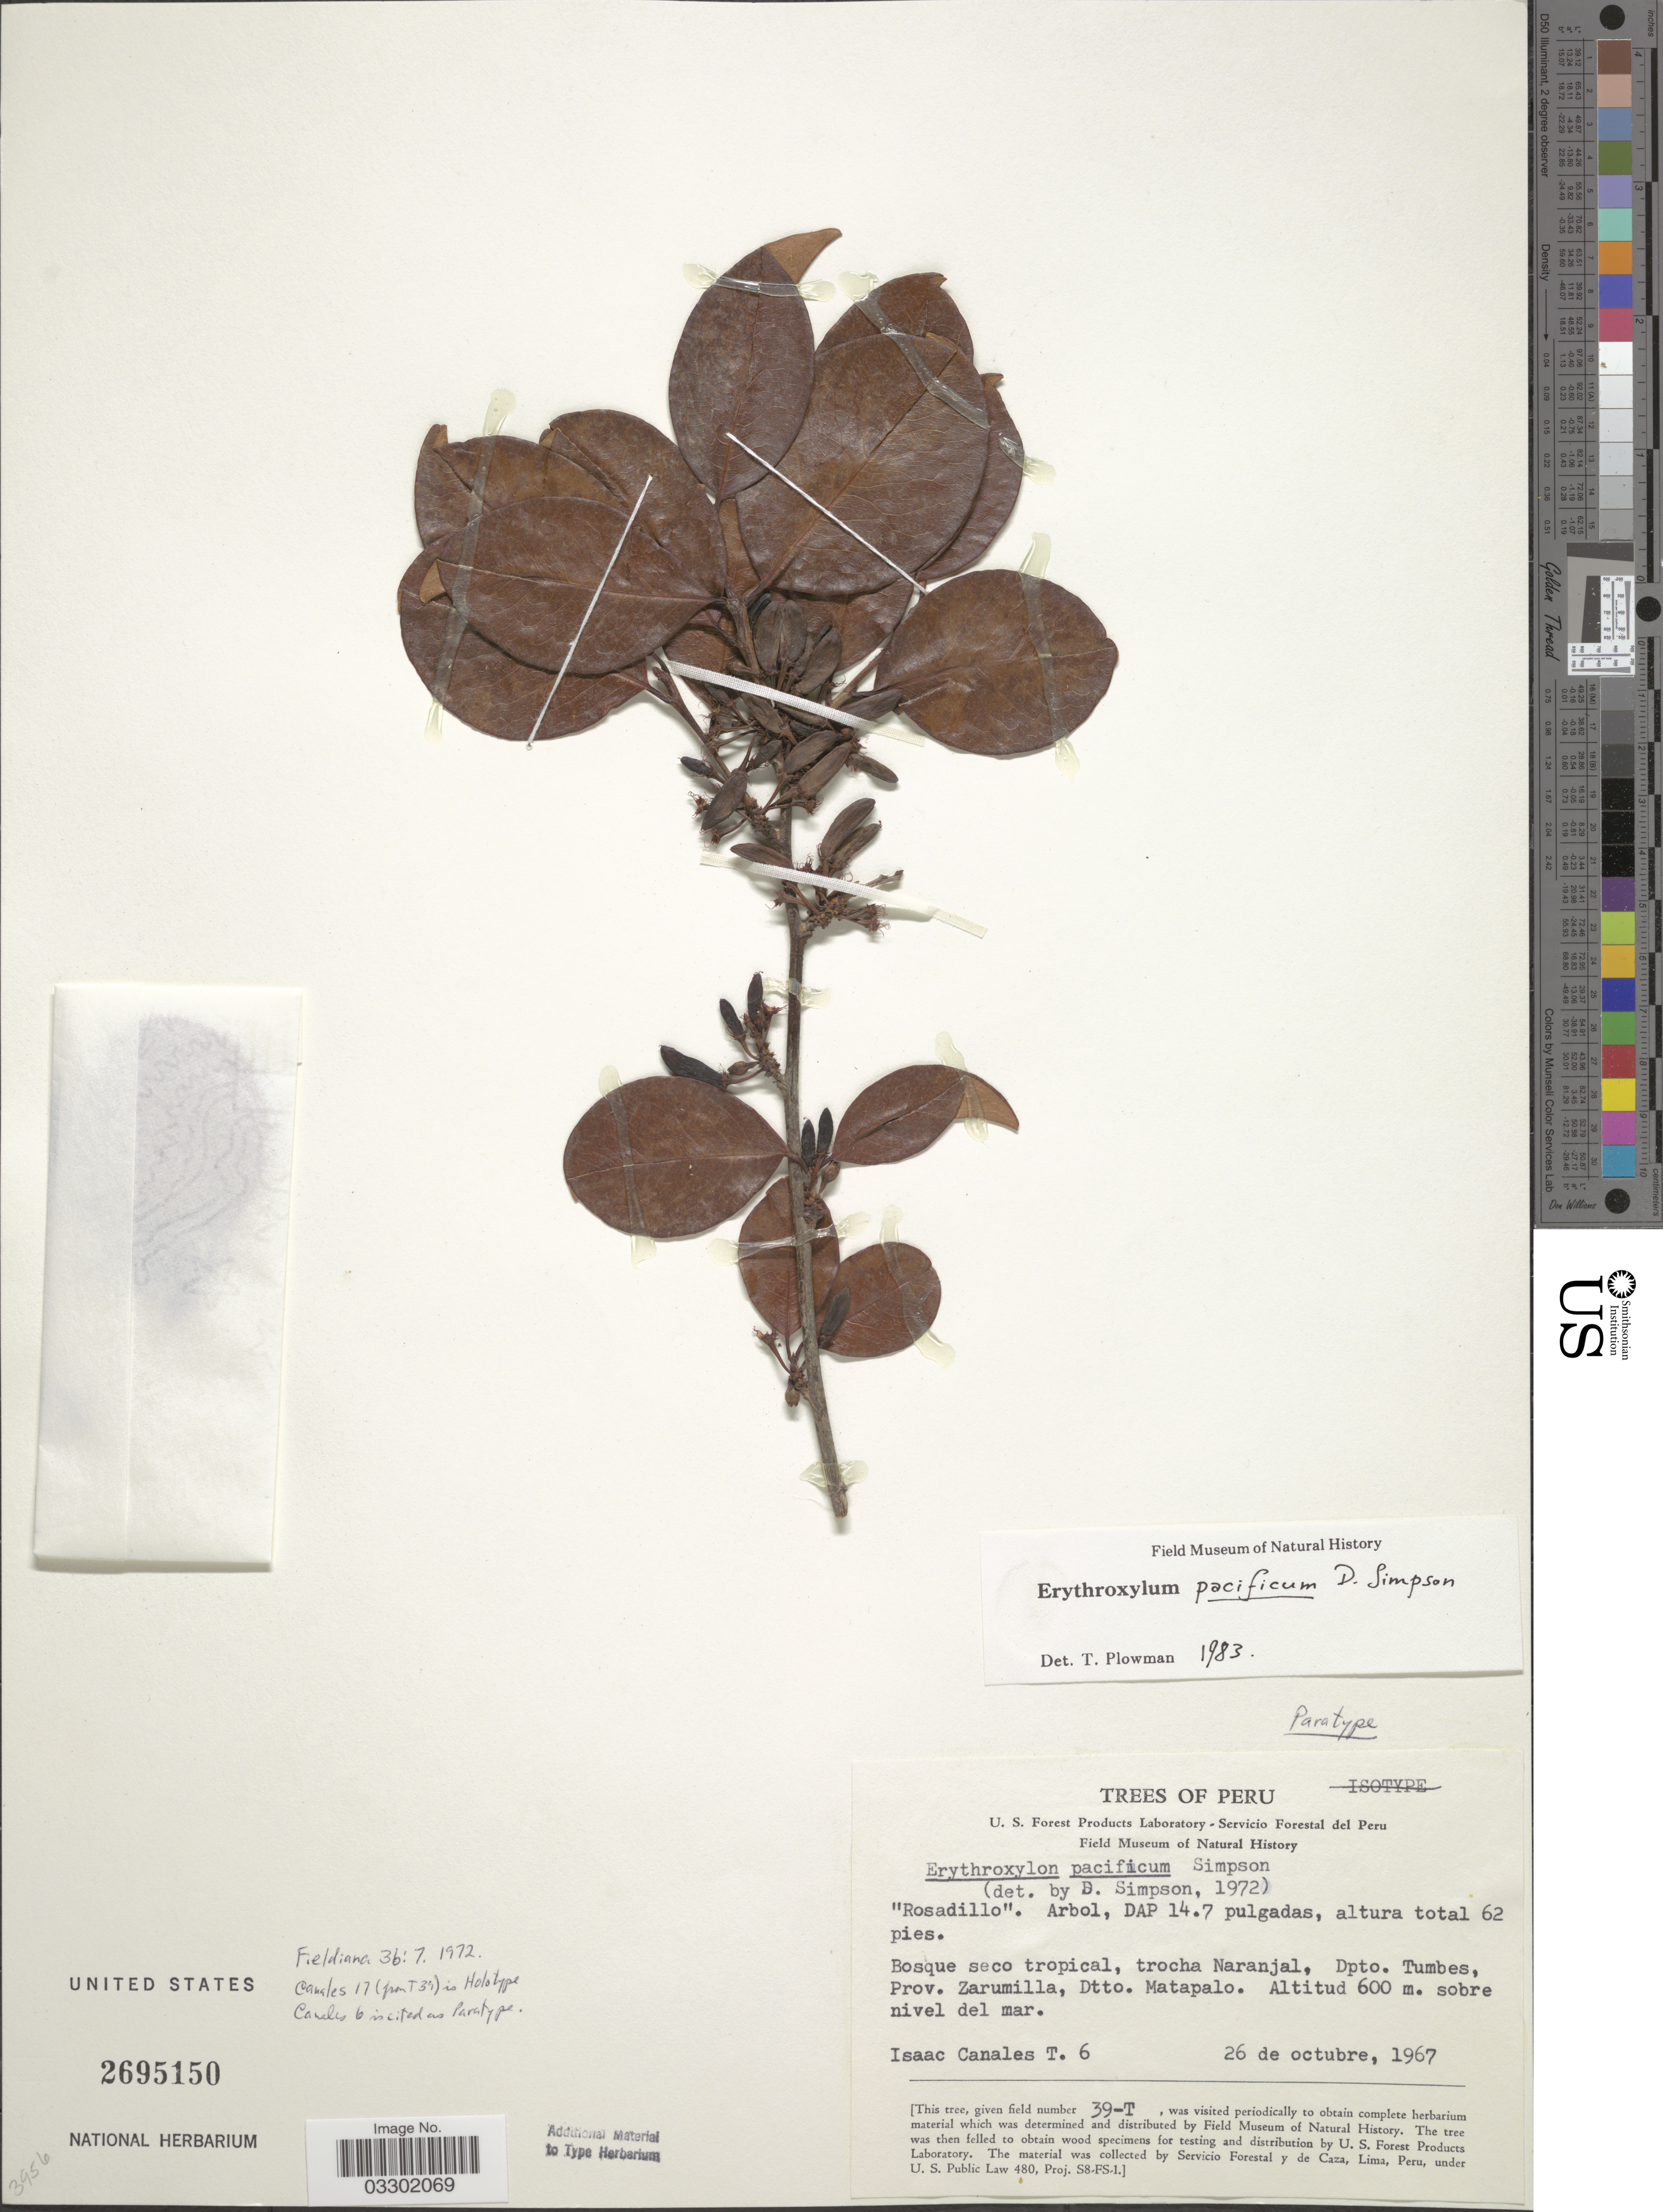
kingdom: Plantae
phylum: Tracheophyta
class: Magnoliopsida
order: Malpighiales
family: Erythroxylaceae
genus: Erythroxylum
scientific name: Erythroxylum pacificum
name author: D.R. Simpson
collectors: I. Canales T.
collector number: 6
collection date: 1967-10-26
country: Peru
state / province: Tumbes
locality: Trocha Naranjal, Dpto. Tumbes, Prov. Zarumilla, Dtto. Matapalo.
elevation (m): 600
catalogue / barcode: US 2695150